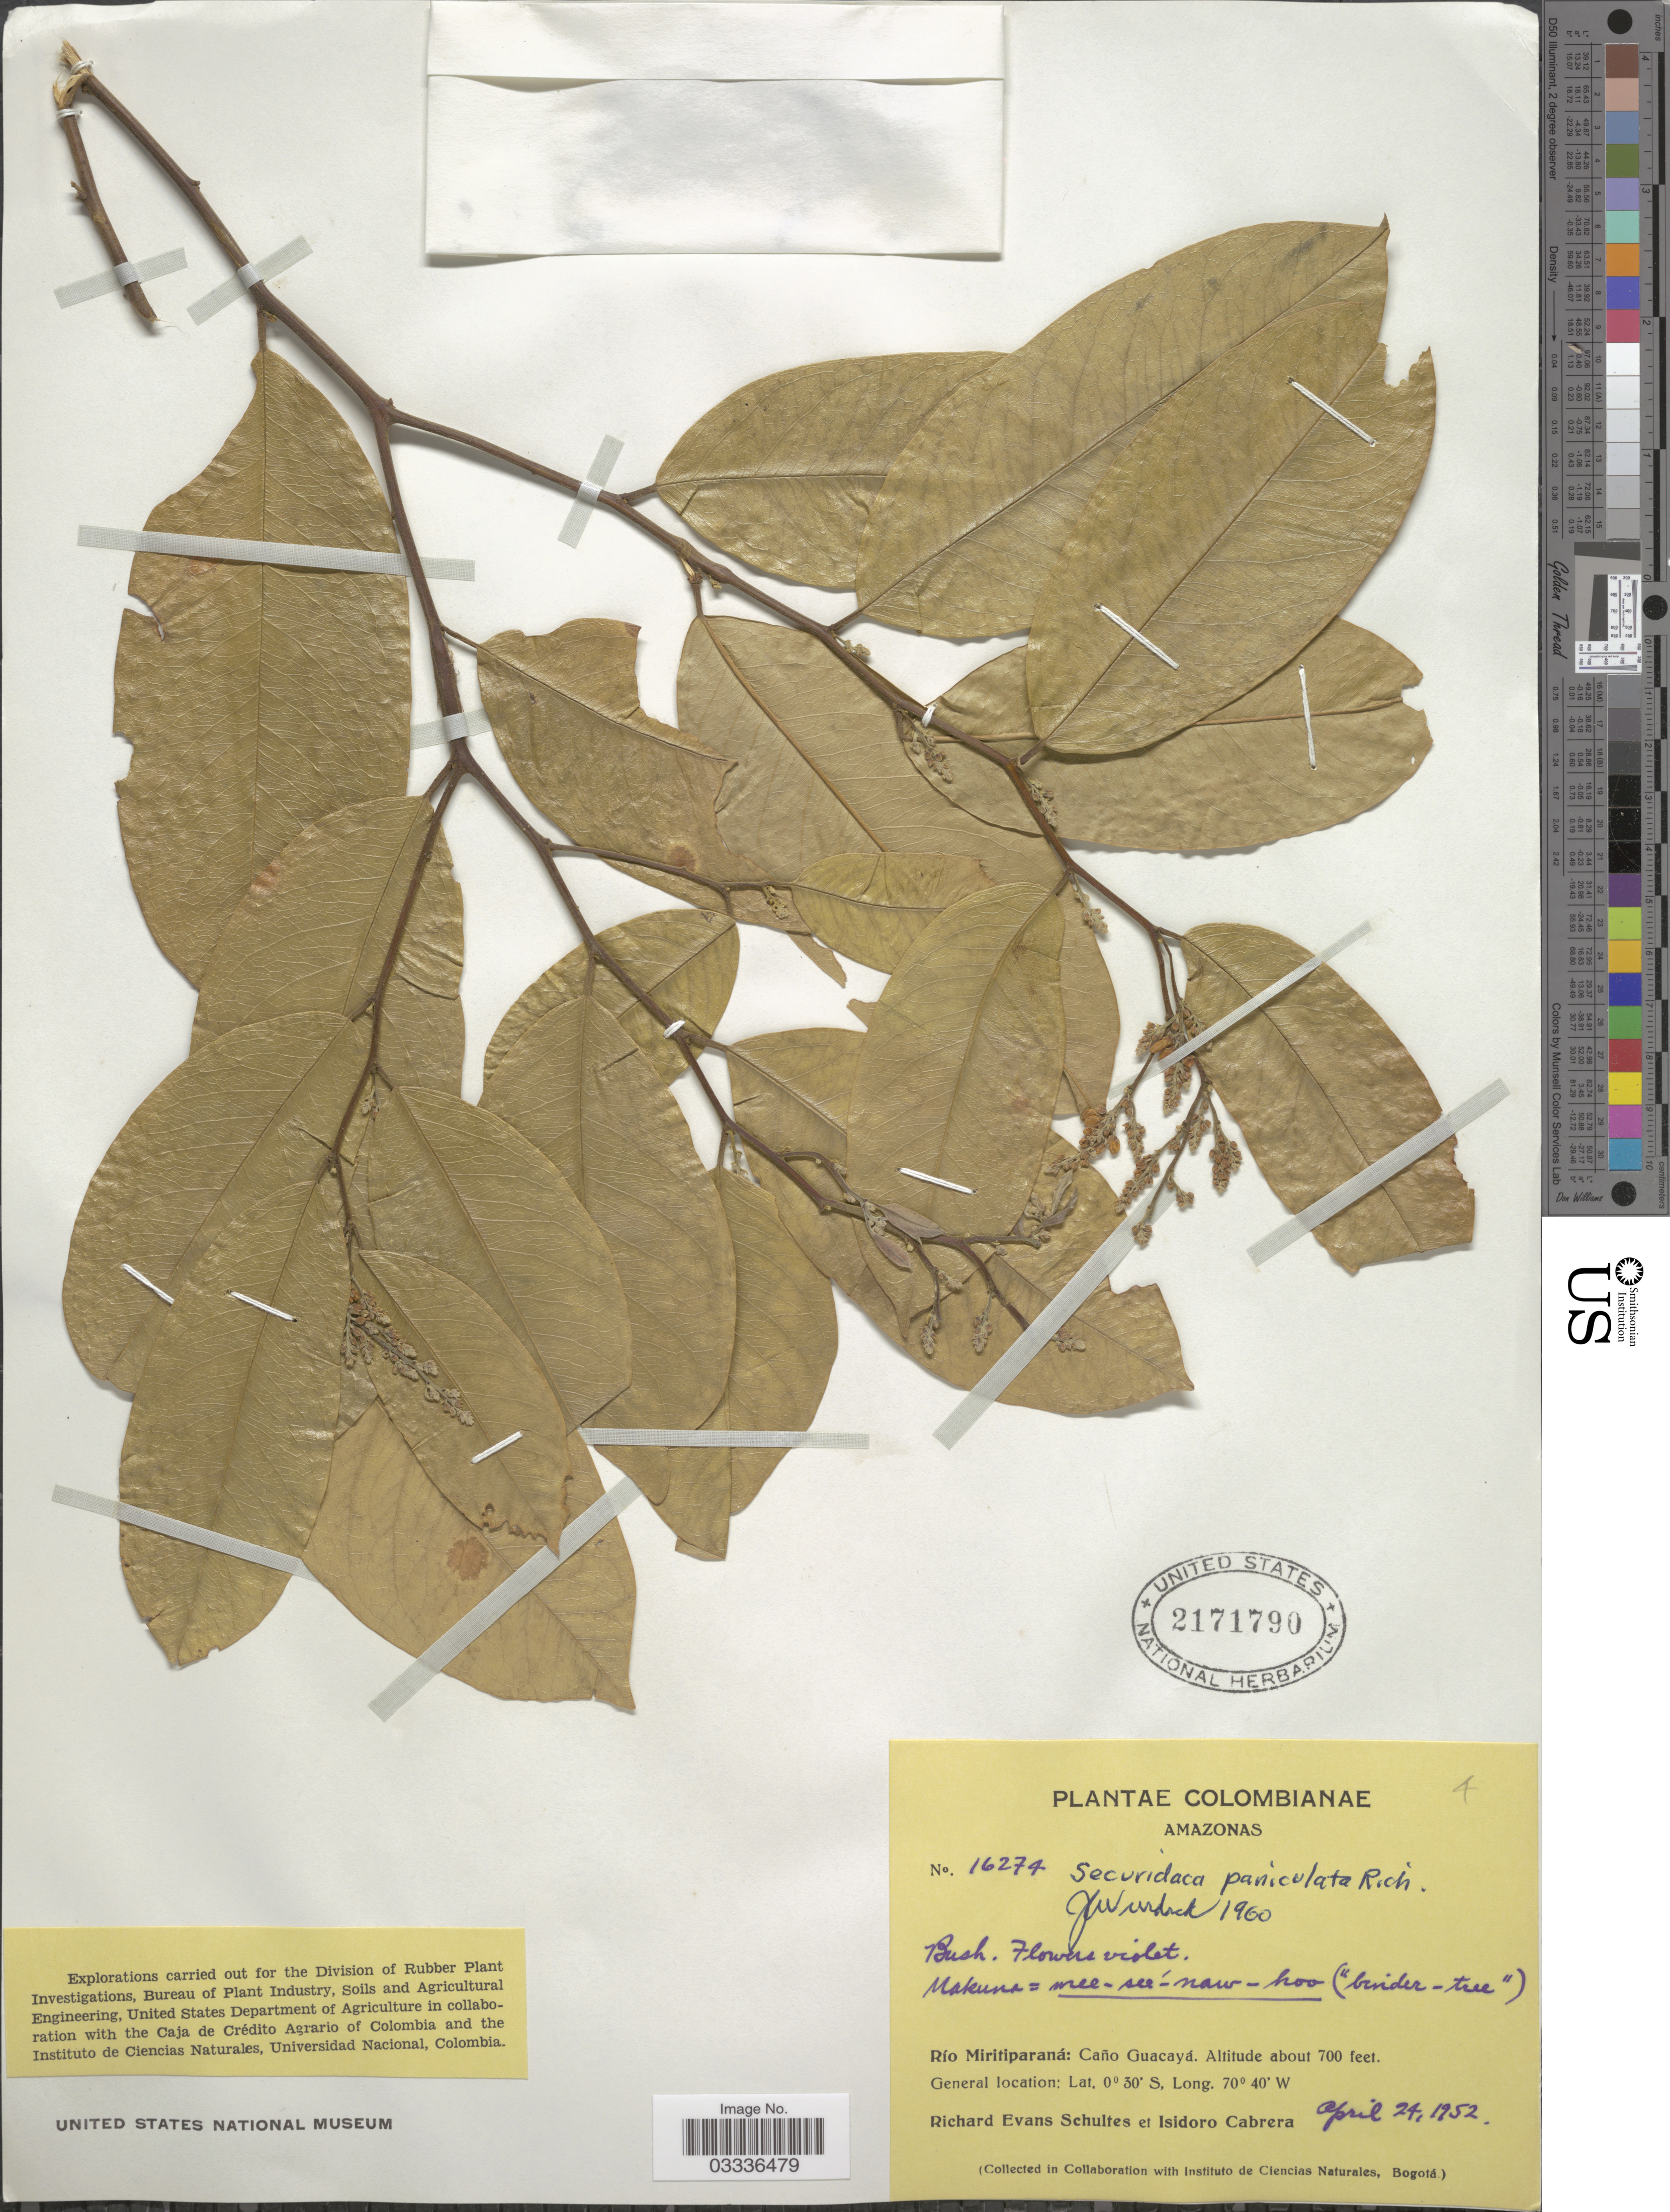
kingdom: Plantae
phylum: Tracheophyta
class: Magnoliopsida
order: Fabales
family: Polygalaceae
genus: Securidaca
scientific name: Securidaca paniculata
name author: Rich.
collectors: R. E. Schultes & I. Cabrera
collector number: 16274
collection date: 1952-04-24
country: Colombia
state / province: Amazônas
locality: Río Miritiparaná: Caño Guacayá.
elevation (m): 213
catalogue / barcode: US 2171790